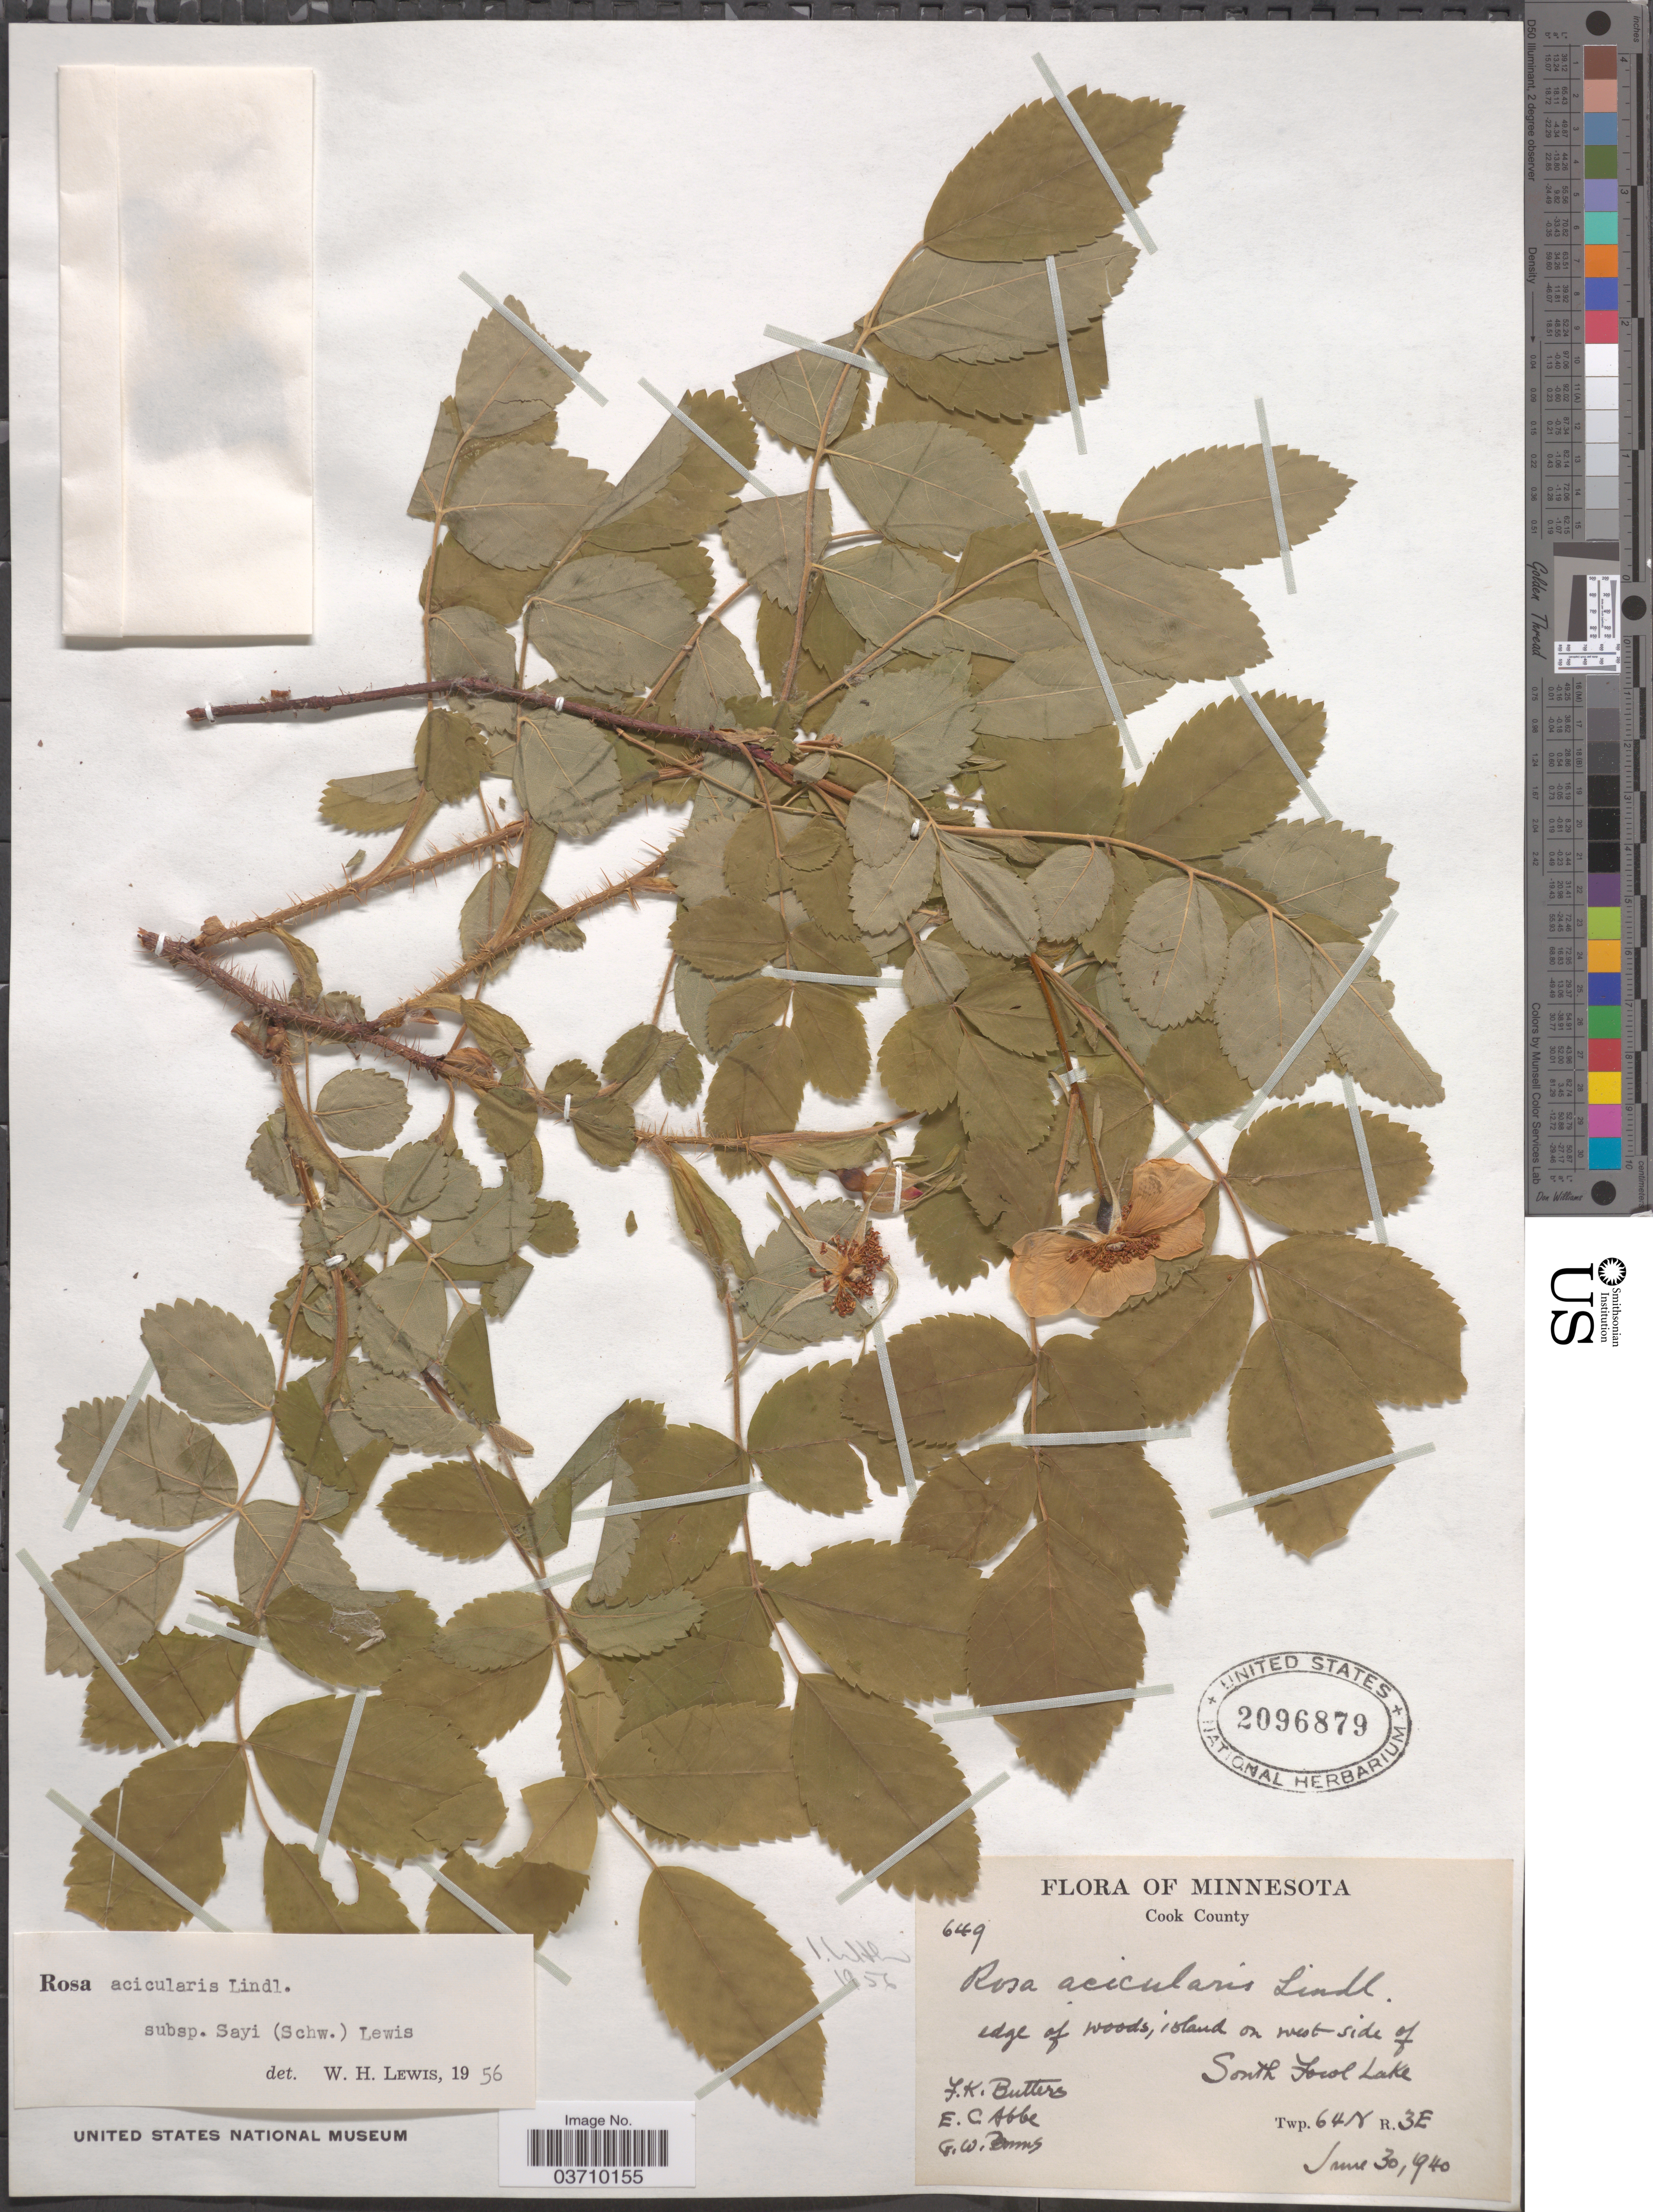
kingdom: Plantae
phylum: Tracheophyta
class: Magnoliopsida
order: Rosales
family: Rosaceae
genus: Rosa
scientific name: Rosa acicularis var. sayi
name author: (Schwein.) Rehder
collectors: F. K. Butters, E. C. Abbe & G. Burns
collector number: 649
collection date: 1940-06-30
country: United States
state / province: Minnesota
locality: Cook County. Edge of woods, island on west side of South Fowl Lake. Twp. 64 N R. 3 E.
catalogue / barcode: US 2096879